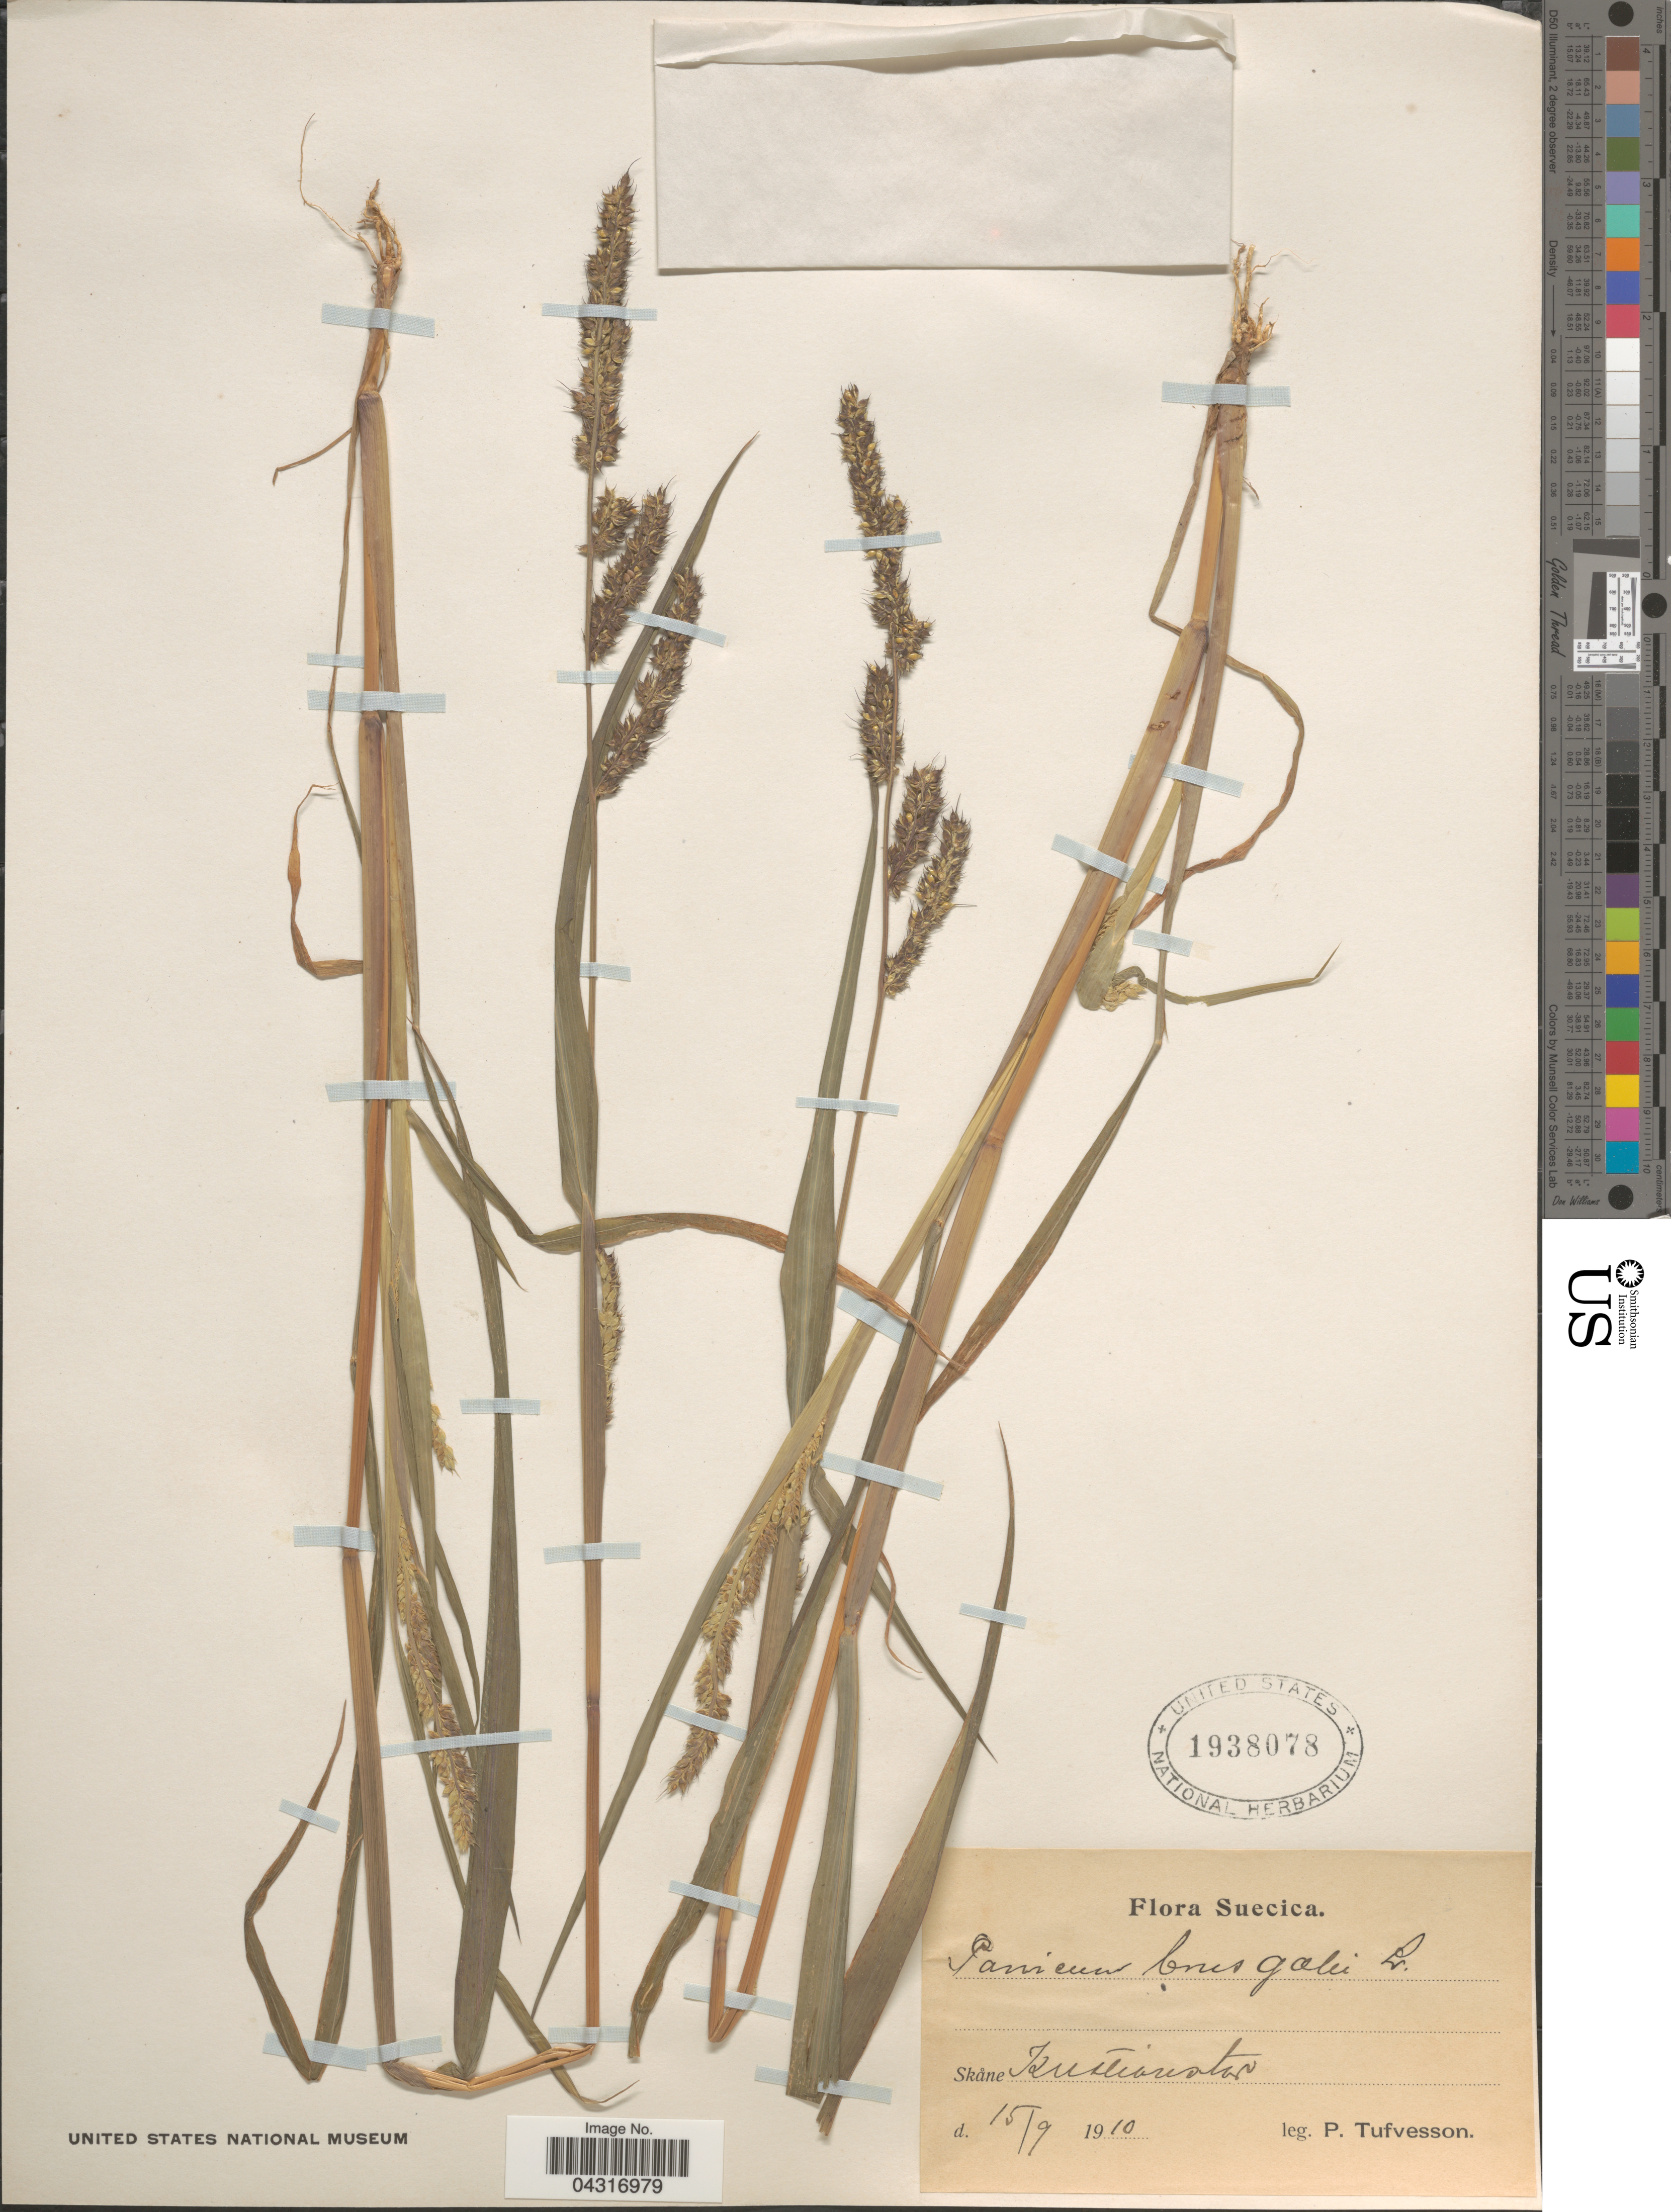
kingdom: Plantae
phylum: Tracheophyta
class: Liliopsida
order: Poales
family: Poaceae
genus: Echinochloa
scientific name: Echinochloa crus-galli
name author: (L.) P. Beauv.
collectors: P. Tufvesson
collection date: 1910-09-15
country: Sweden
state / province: Skåne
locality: Suecica. Kristianstad.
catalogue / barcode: US 1938078